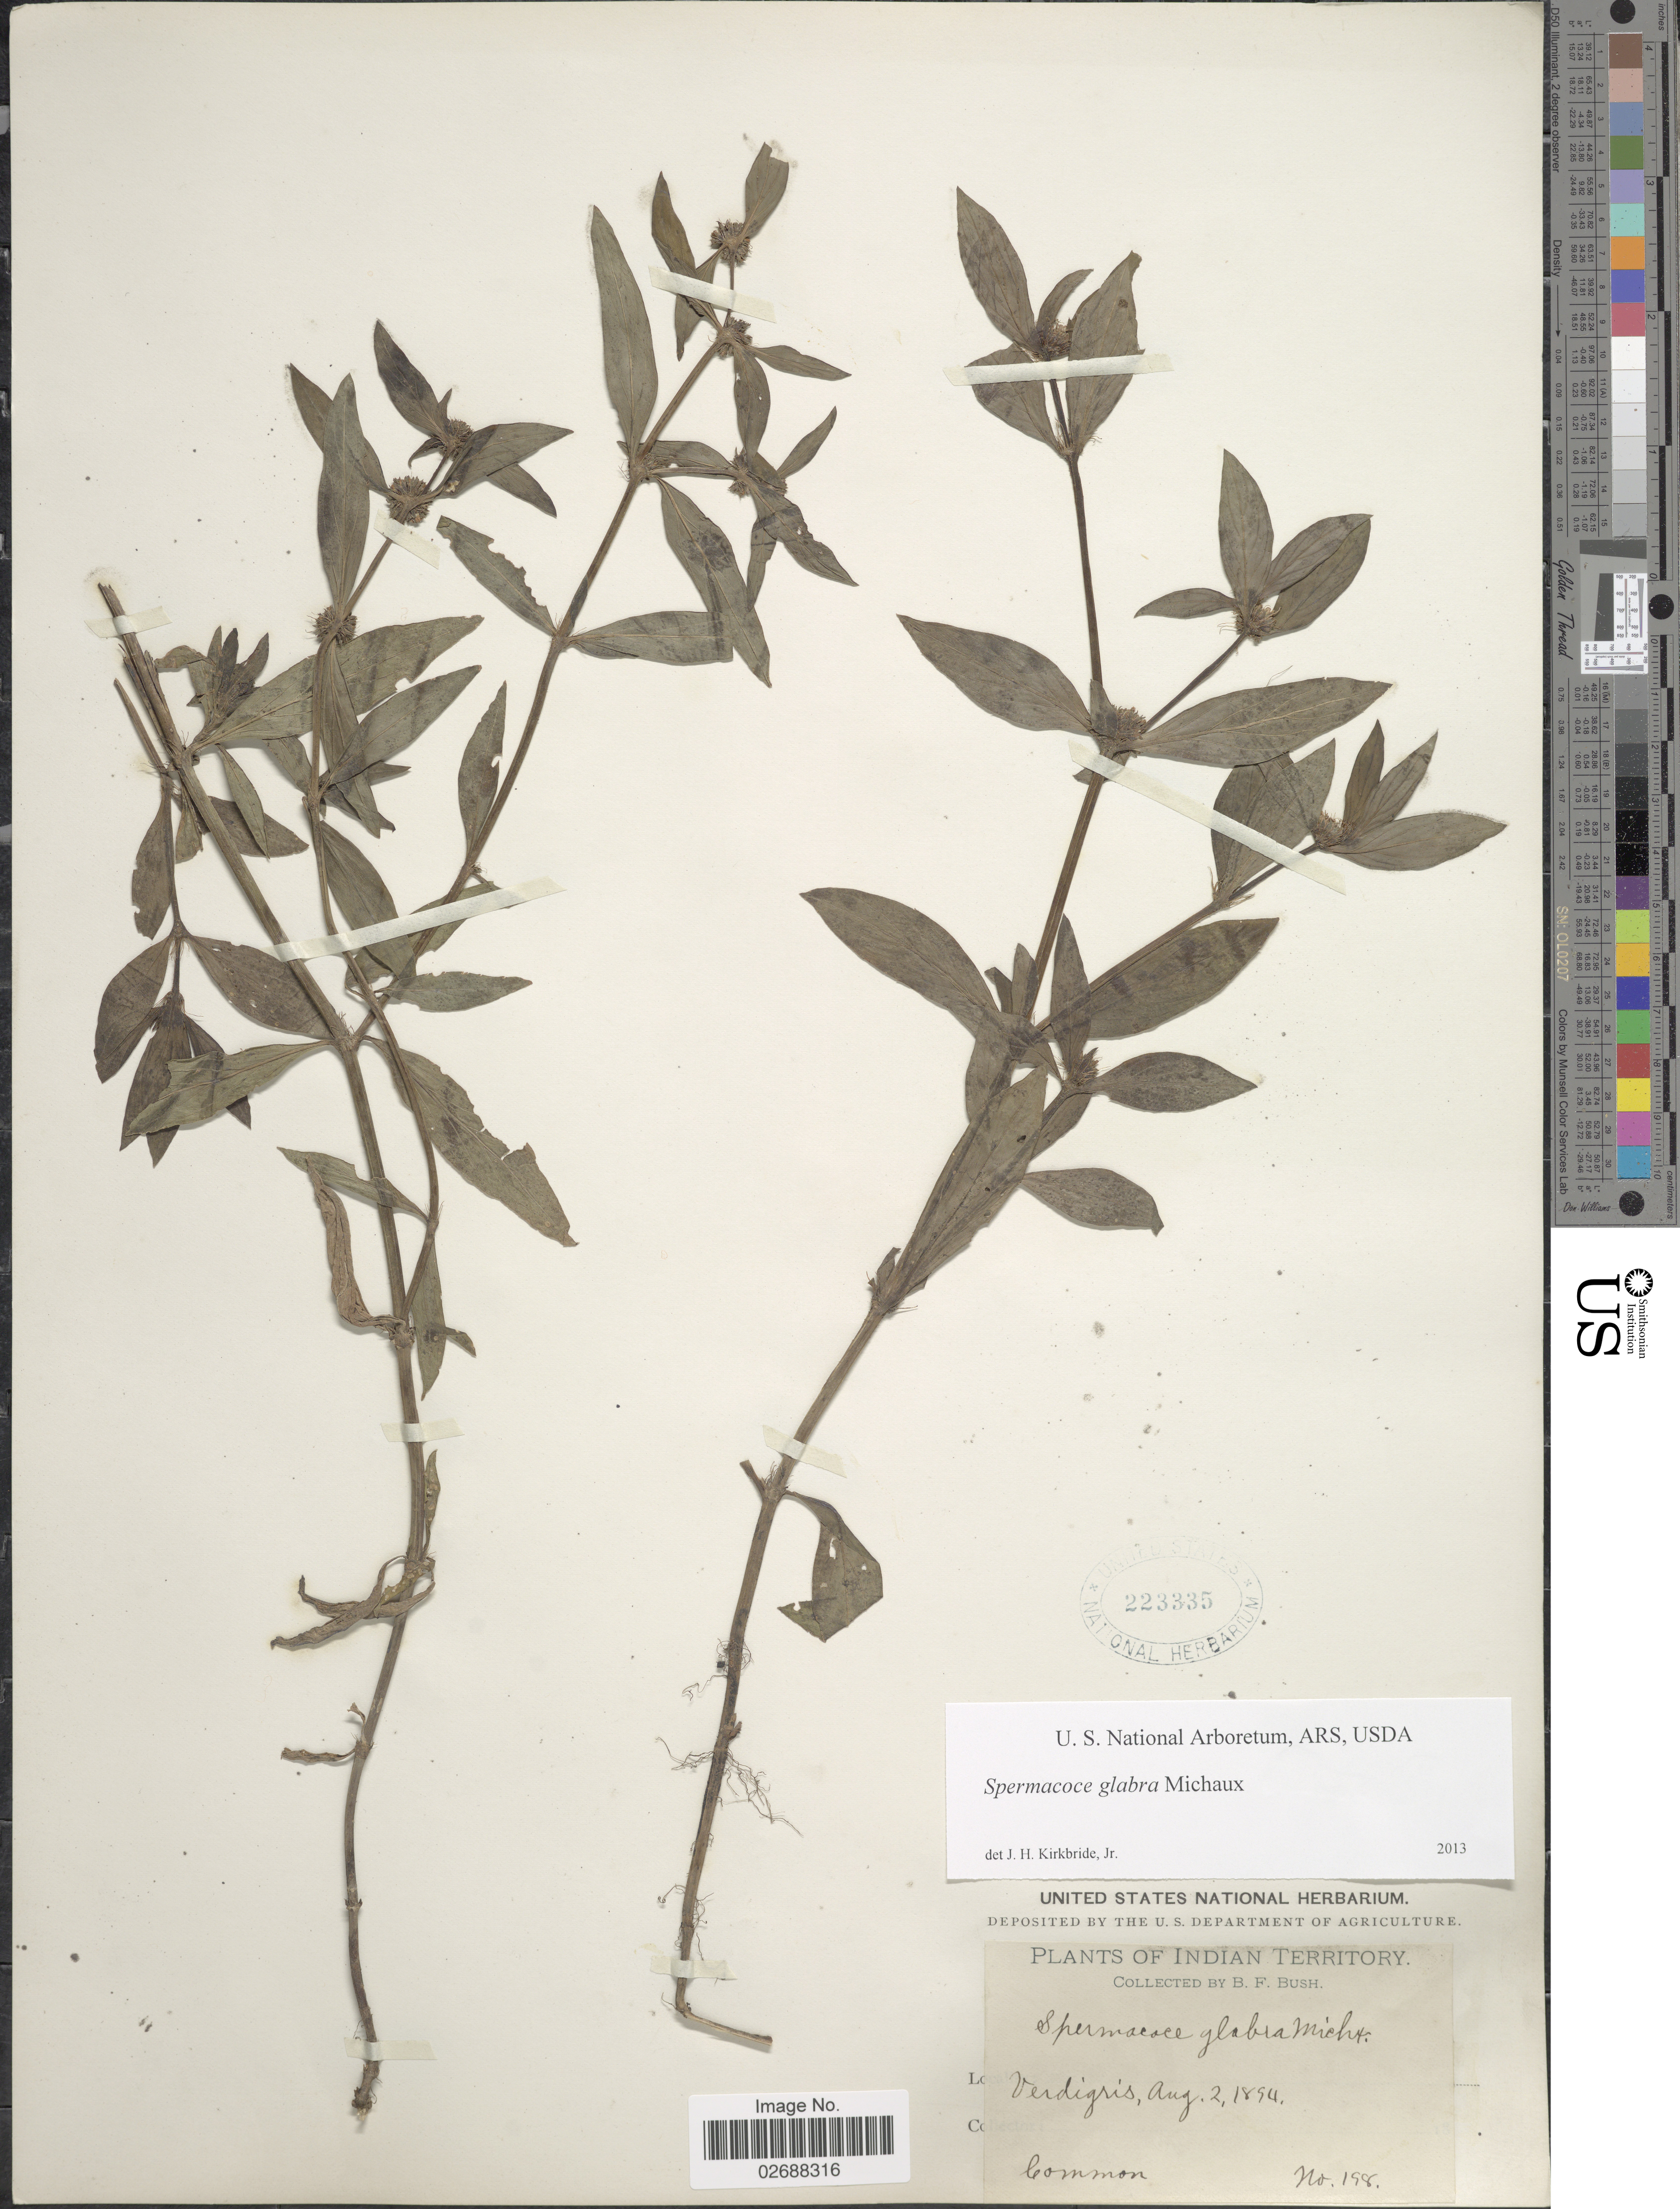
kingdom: Plantae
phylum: Tracheophyta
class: Magnoliopsida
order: Gentianales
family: Rubiaceae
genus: Spermacoce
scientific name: Spermacoce glabra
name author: Michx.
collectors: B. F. Bush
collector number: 198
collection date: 1894-08-02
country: United States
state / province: Oklahoma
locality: Indian Territory. Verdigris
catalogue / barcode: US 223335